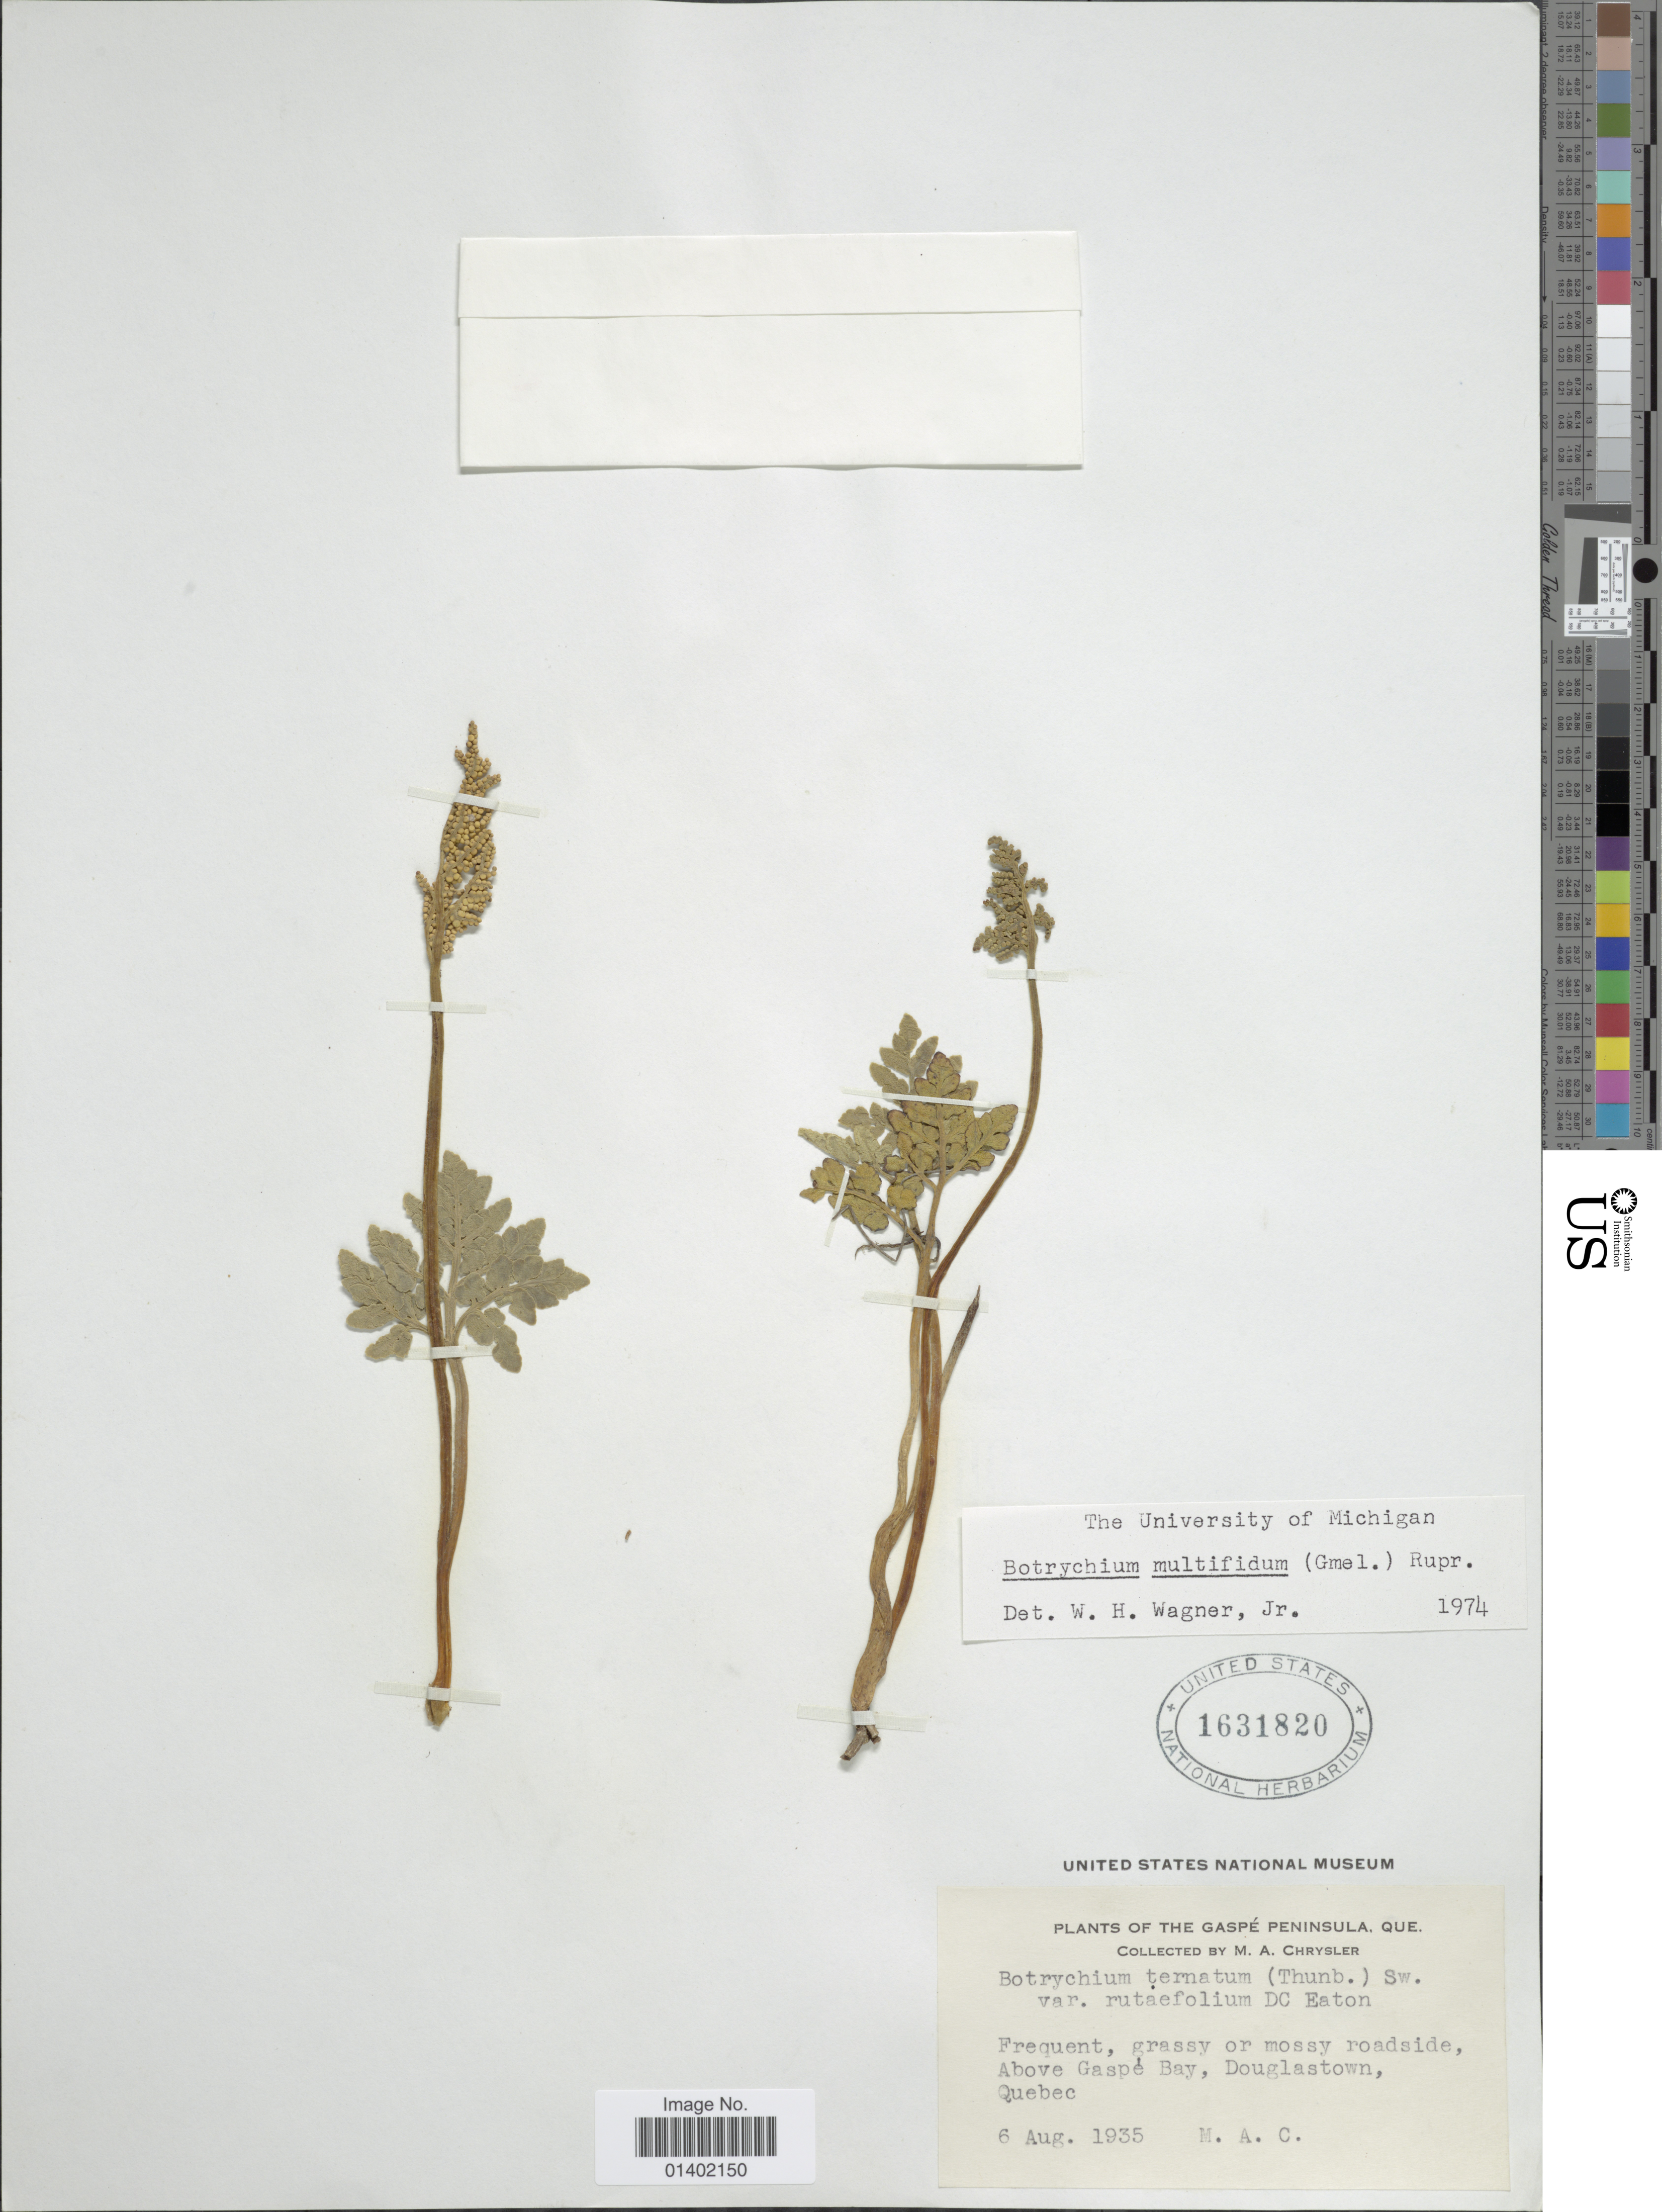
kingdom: Plantae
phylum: Tracheophyta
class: Polypodiopsida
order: Ophioglossales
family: Ophioglossaceae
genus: Botrychium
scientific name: Botrychium multifidum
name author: (J.F. Gmel.) Rupr.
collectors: M. A. Chrysler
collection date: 1935-08-06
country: Canada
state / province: Quebec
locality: Plants of the Gaspe Peninsula, Que. frequent, grassy or mossy roadside, above Gaspe Bay, Douglastown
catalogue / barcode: US 1631820